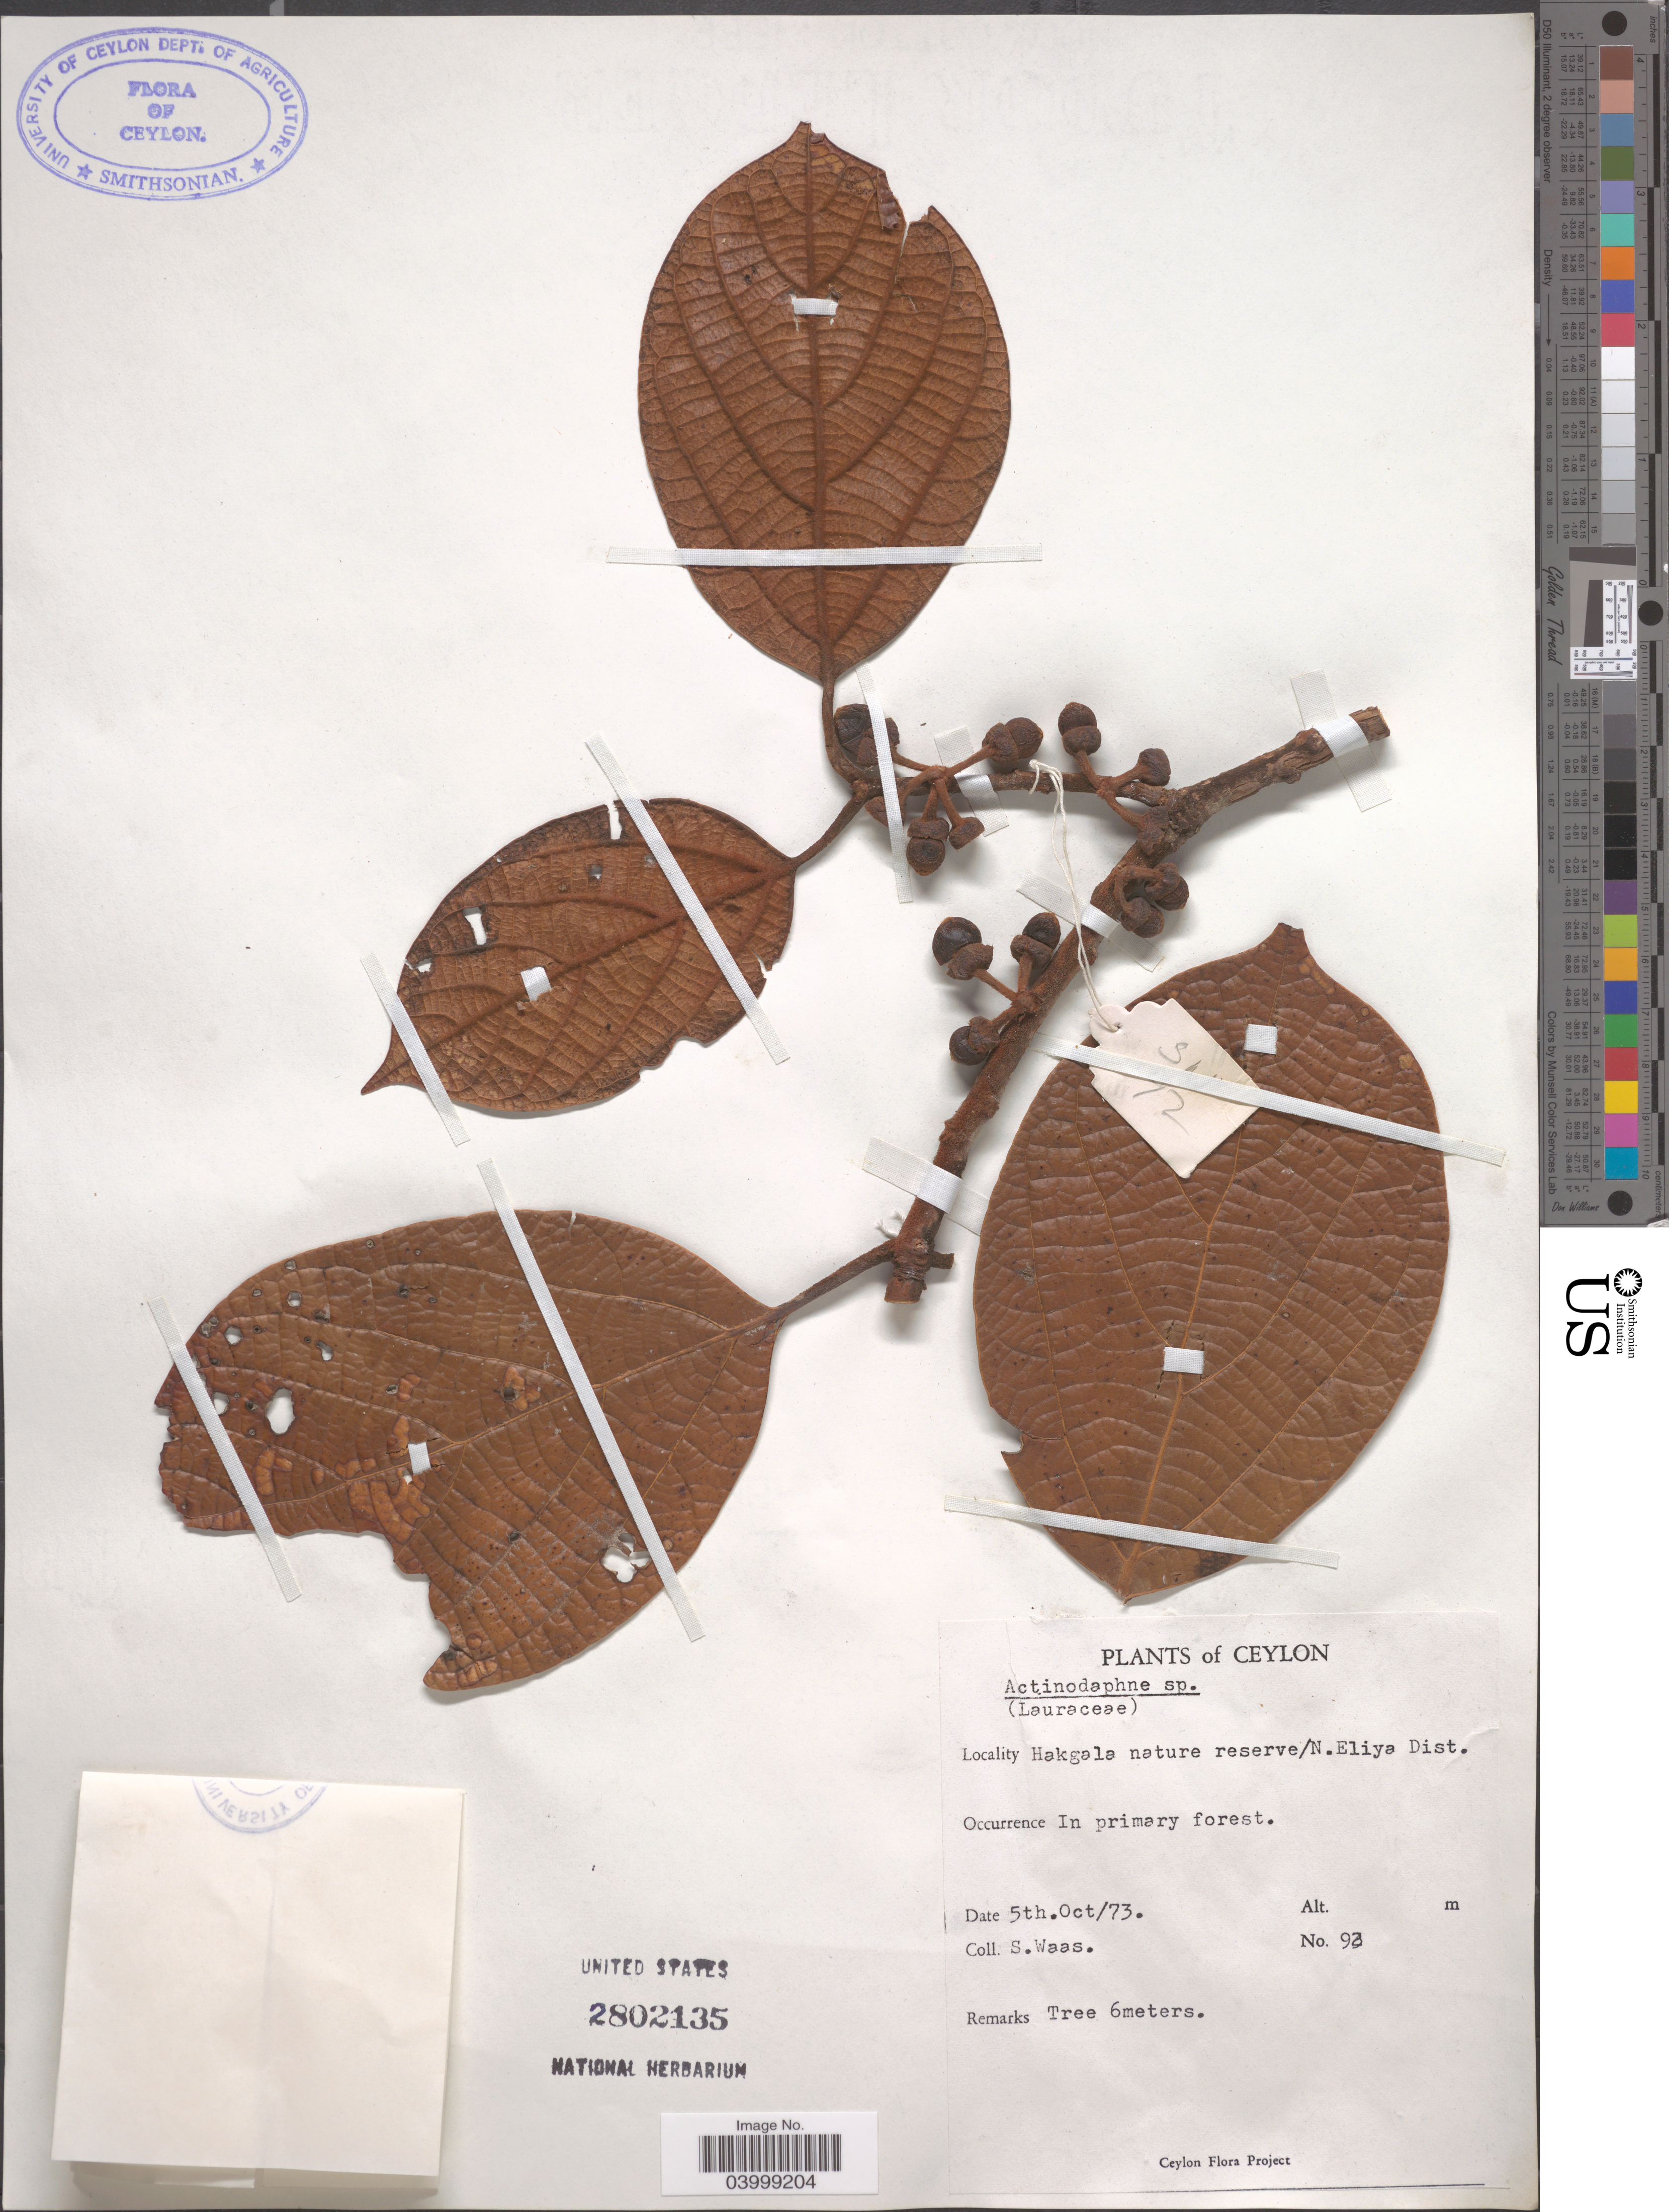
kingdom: Plantae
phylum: Tracheophyta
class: Magnoliopsida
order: Laurales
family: Lauraceae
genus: Actinodaphne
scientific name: Actinodaphne speciosa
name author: Nees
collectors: S. Waas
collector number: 93*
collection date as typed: Transcribed d/m/y: 5/10/73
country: Sri Lanka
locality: Ceylon. Hakgala nature reserve/N. Eliya Dist.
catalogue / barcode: US 2802135